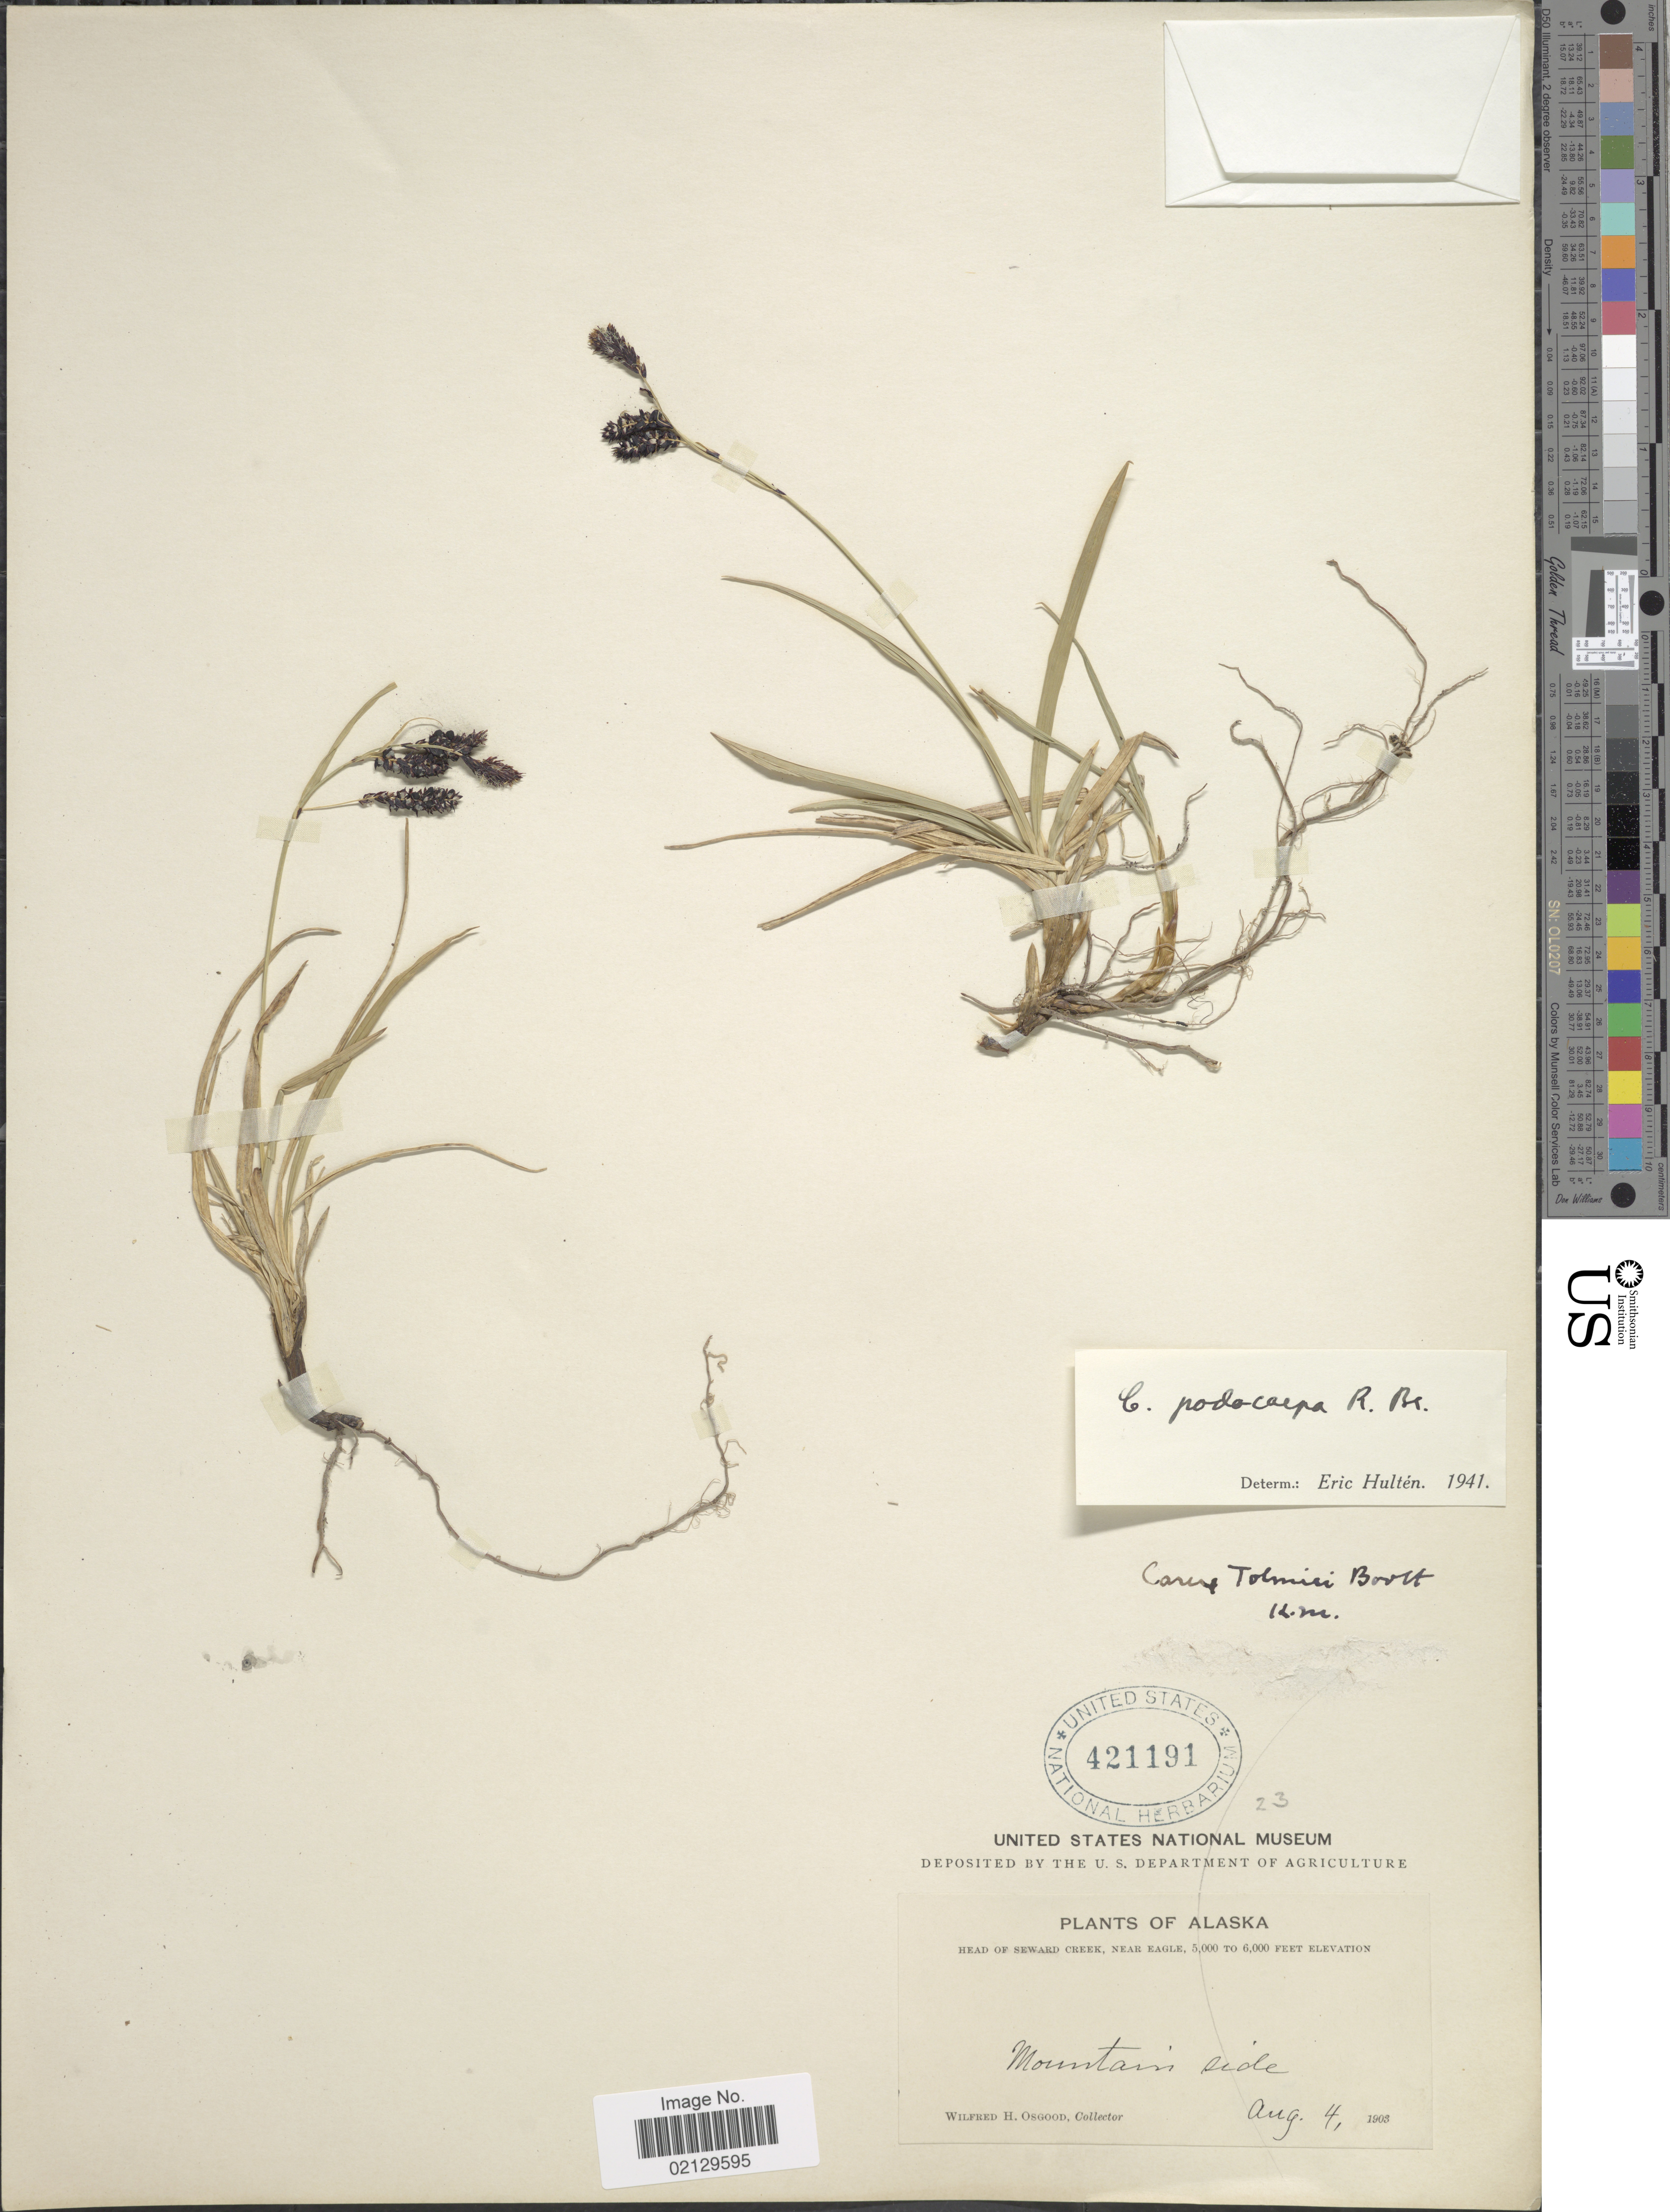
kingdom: Plantae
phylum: Tracheophyta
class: Liliopsida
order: Poales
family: Cyperaceae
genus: Carex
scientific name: Carex podocarpa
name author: R. Br.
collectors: W. Osgood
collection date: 1903-08-04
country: United States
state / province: Alaska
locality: Alaska, Head of Seward Creek, Near Eagle, Mountain side.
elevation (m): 1524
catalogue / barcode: US 421191